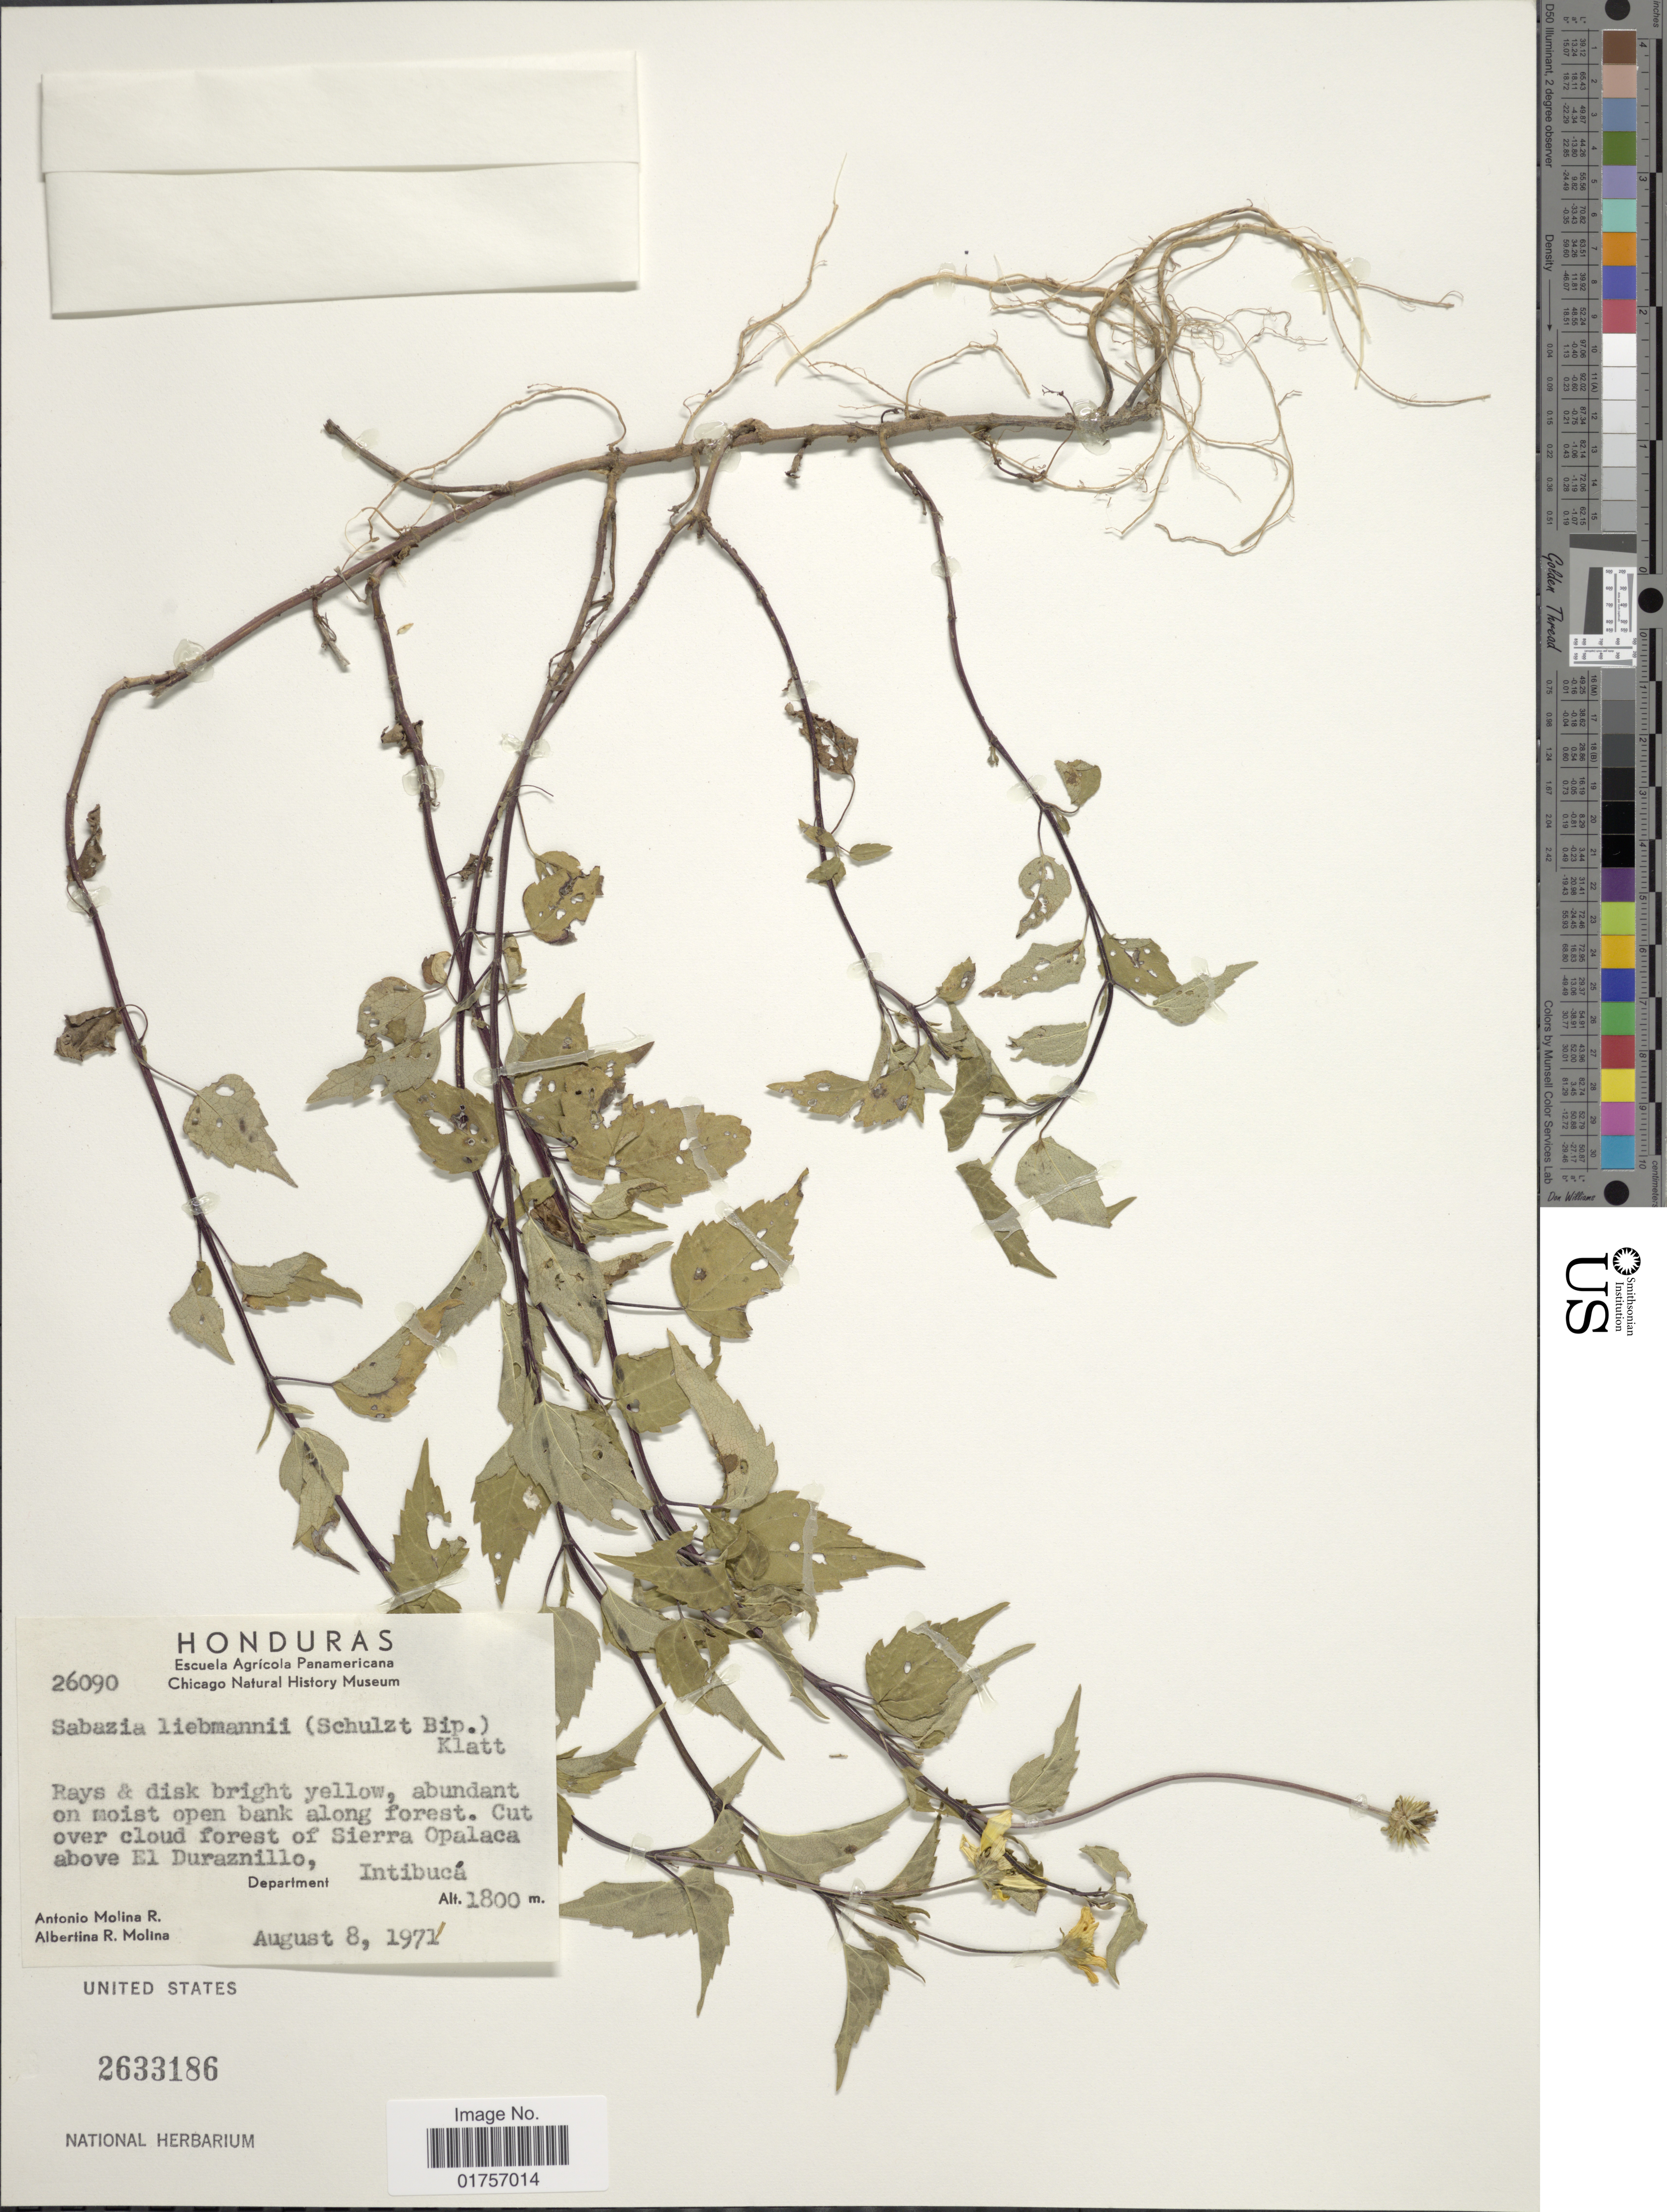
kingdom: Plantae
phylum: Tracheophyta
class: Magnoliopsida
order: Asterales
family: Asteraceae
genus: Heliopsis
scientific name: Heliopsis buphthalmoides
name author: (Jacq.) Dunal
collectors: A. Molina R. & A. R. Molina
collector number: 26090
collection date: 1971-08-08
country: Honduras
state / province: Intibuca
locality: Sierra Opalaca above El Duraznillo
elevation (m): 1800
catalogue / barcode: US 2633186